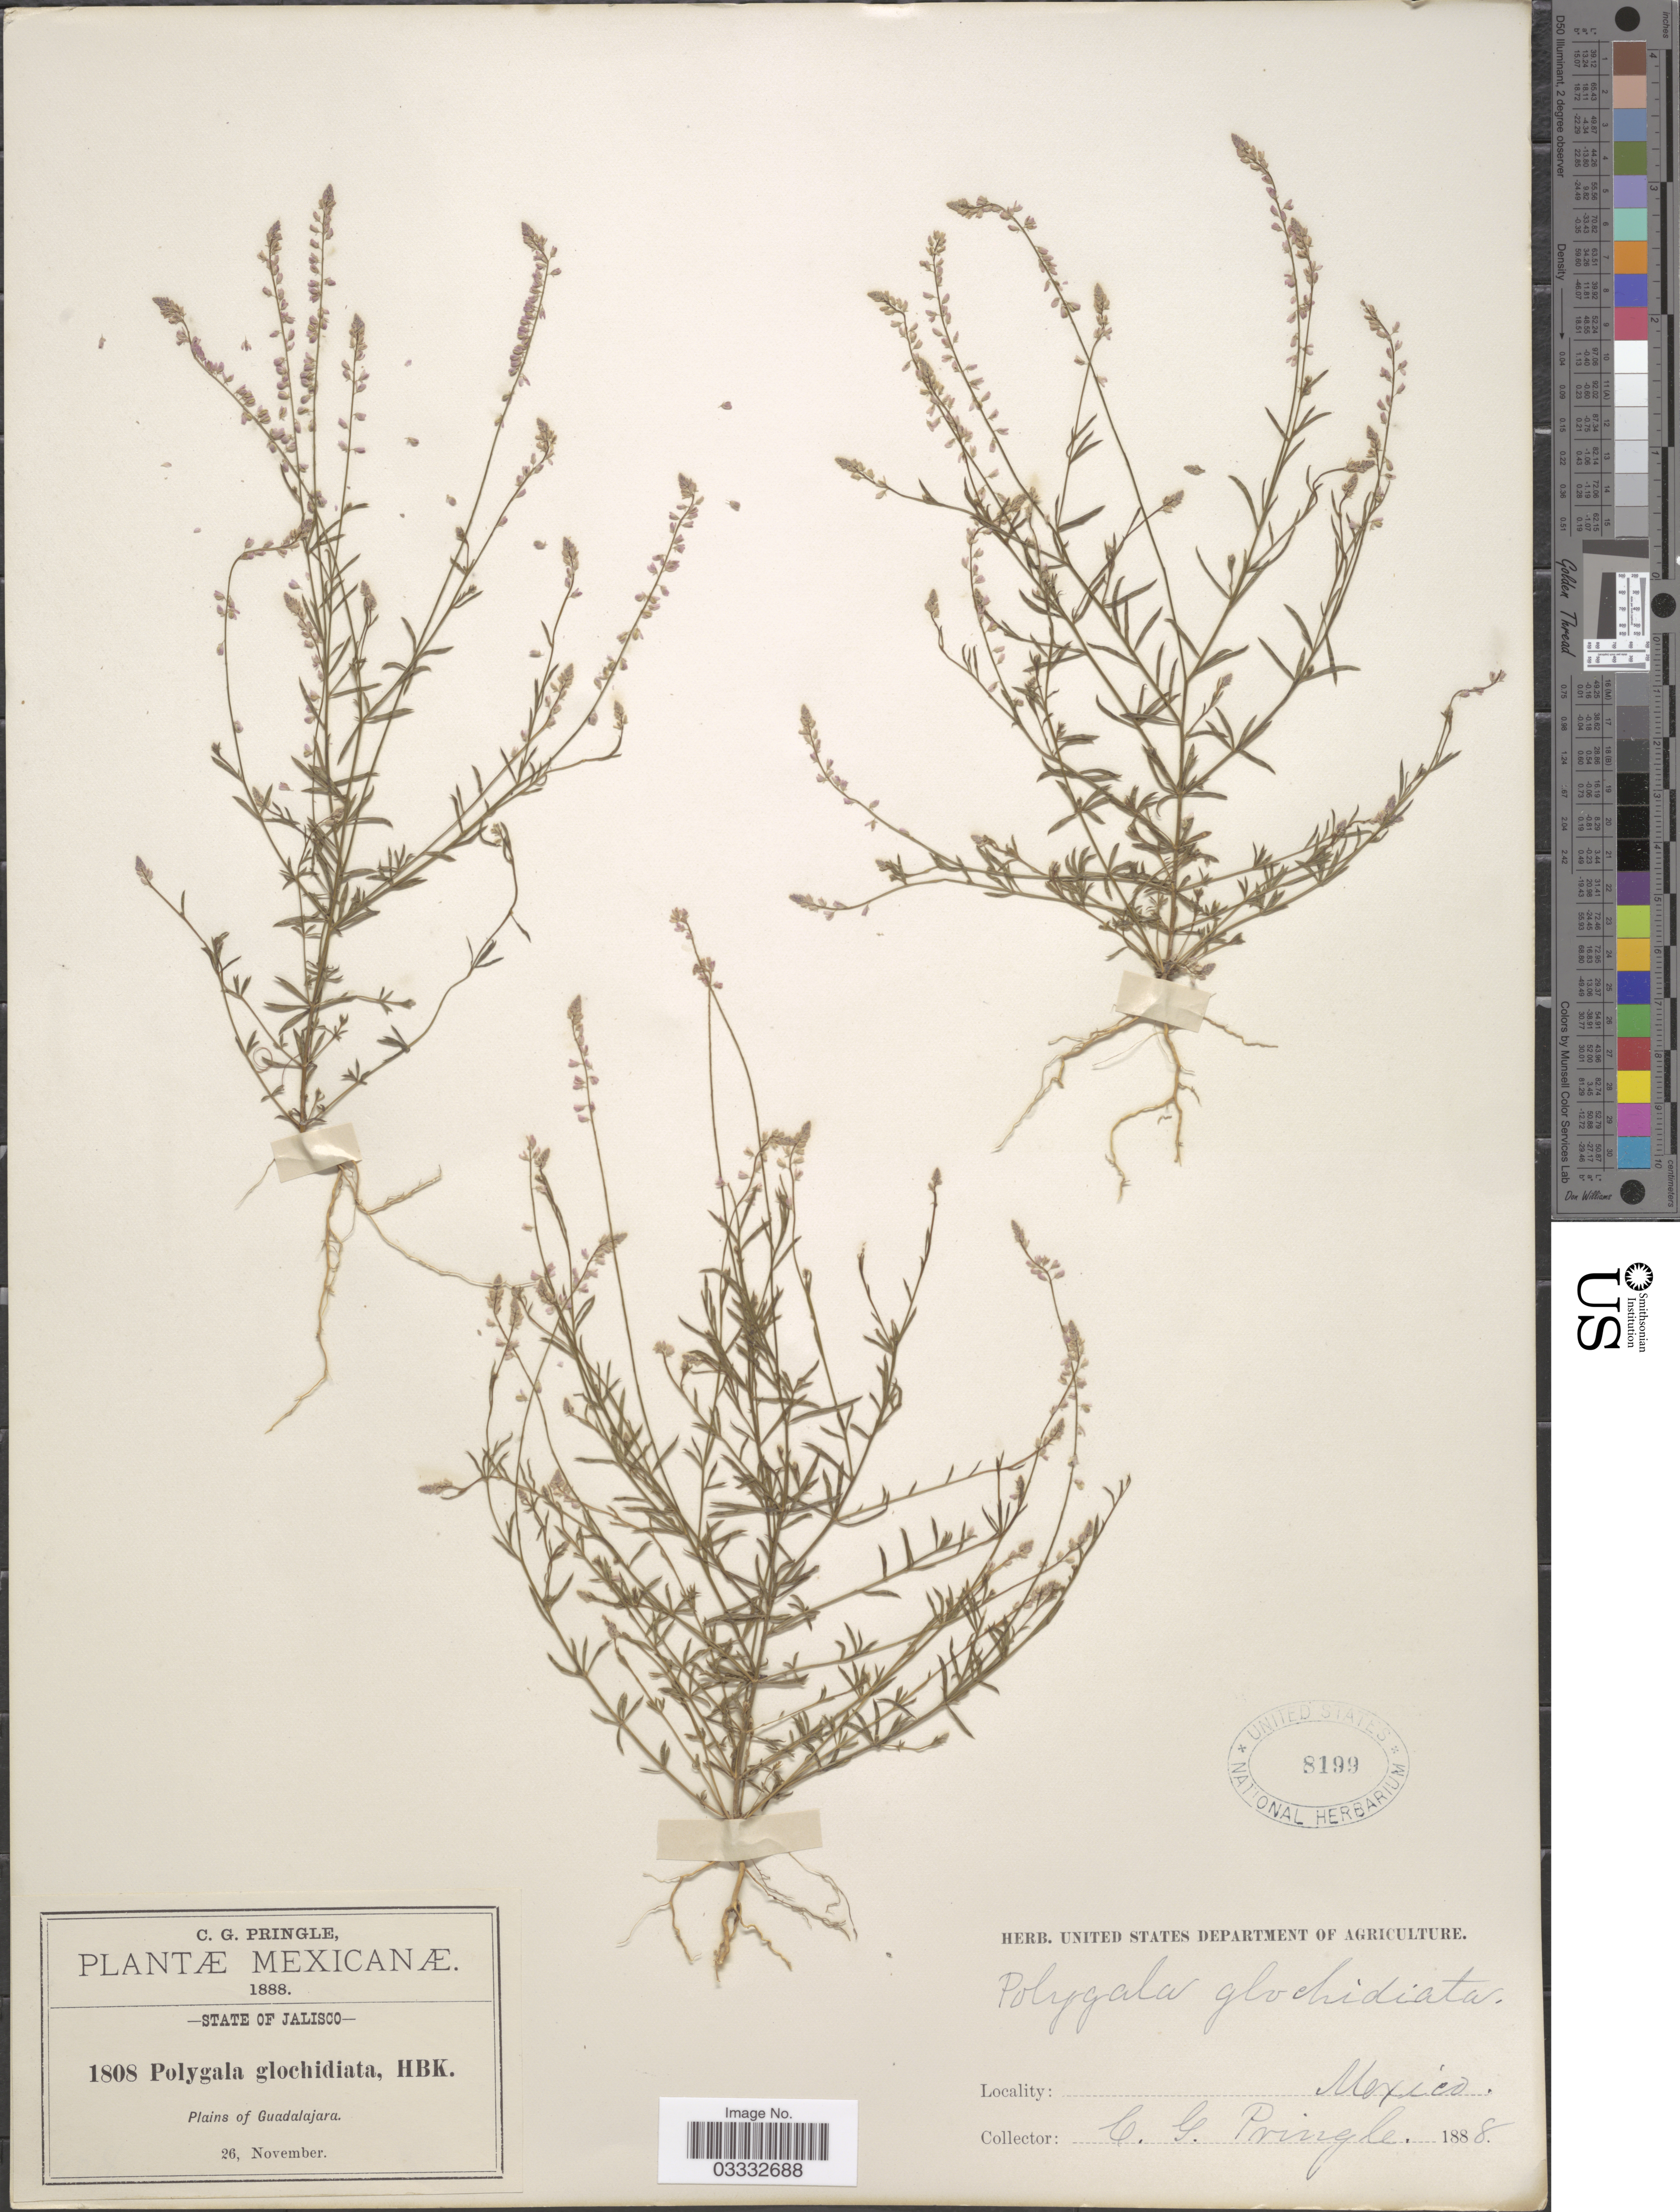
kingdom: Plantae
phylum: Tracheophyta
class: Magnoliopsida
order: Fabales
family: Polygalaceae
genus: Polygala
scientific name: Polygala glochidiata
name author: Kunth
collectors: C. G. Pringle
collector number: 1808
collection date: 1888-11-26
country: Mexico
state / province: Jalisco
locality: Plains of Guadalajara.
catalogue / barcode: US 8199